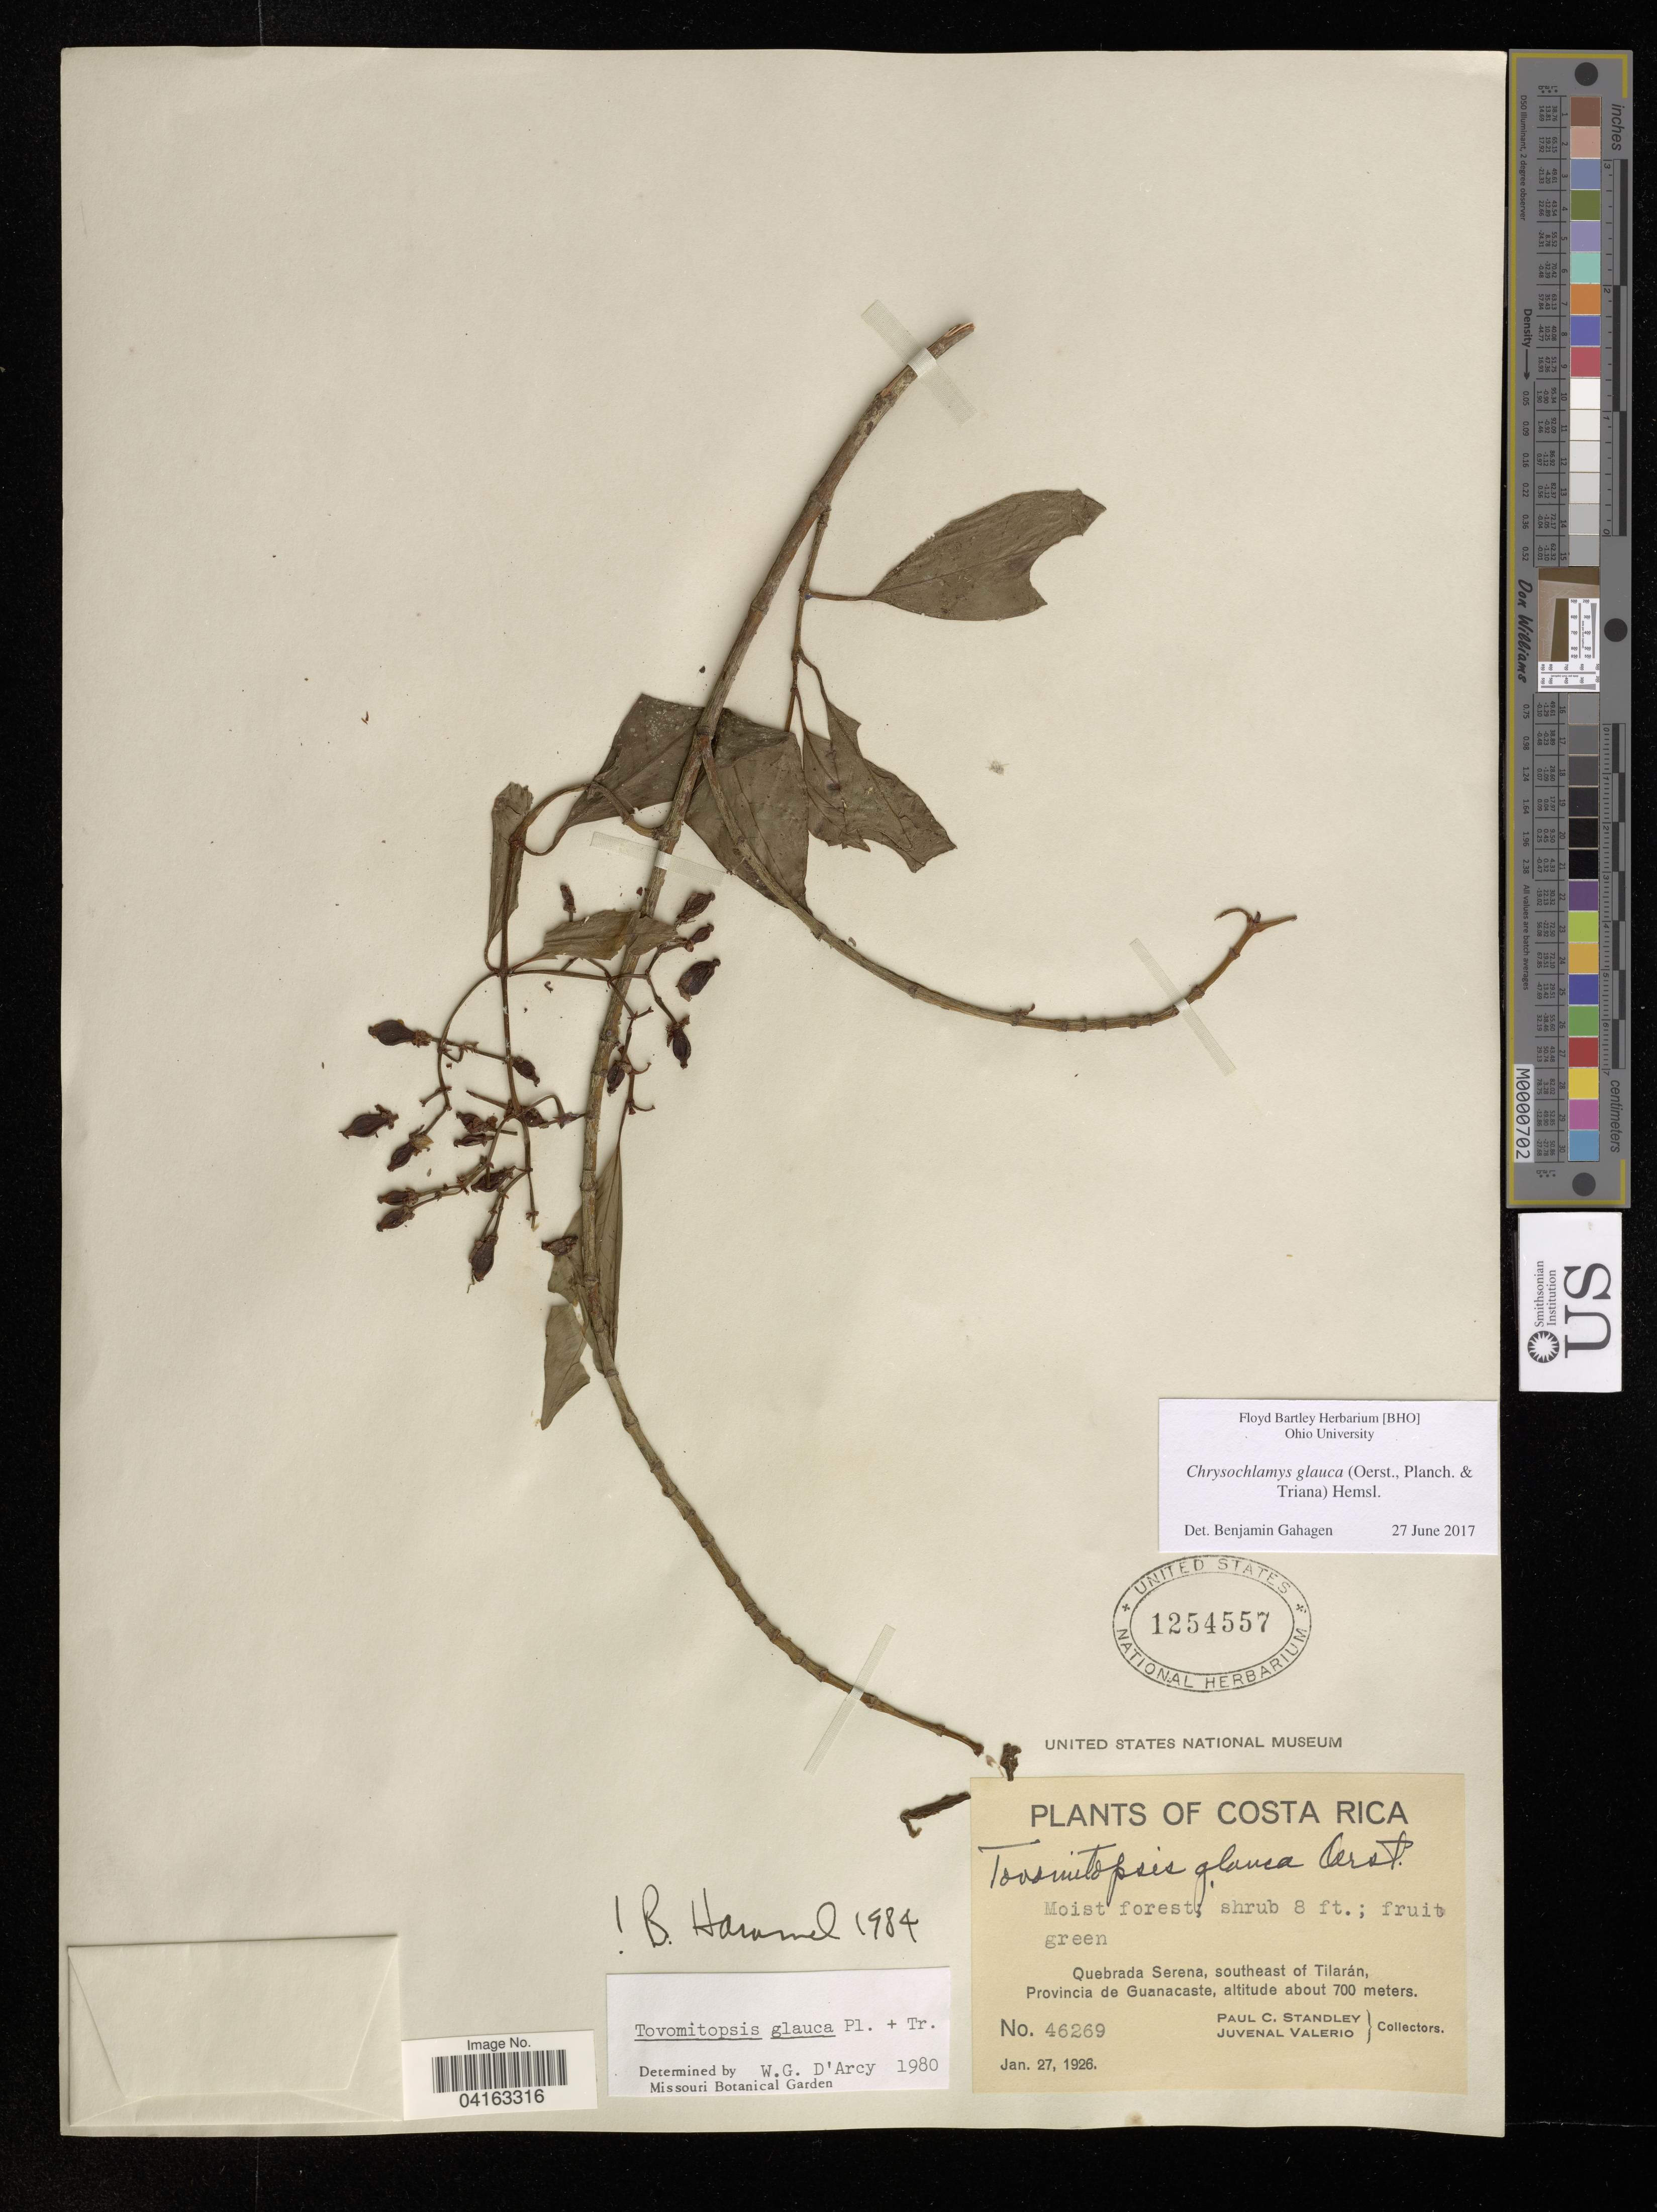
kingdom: Plantae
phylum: Tracheophyta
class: Magnoliopsida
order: Malpighiales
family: Clusiaceae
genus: Chrysochlamys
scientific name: Chrysochlamys glauca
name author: (Oerst. ex Planch. & Triana) Hemsl.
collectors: P. C. Standley & J. Valerio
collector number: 46269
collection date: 1926-01-27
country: Costa Rica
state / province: Guanacaste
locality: Quebrada Serena, southeast of Tilarán, Provincia de Guanacaste.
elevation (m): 700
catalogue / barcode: US 1254557